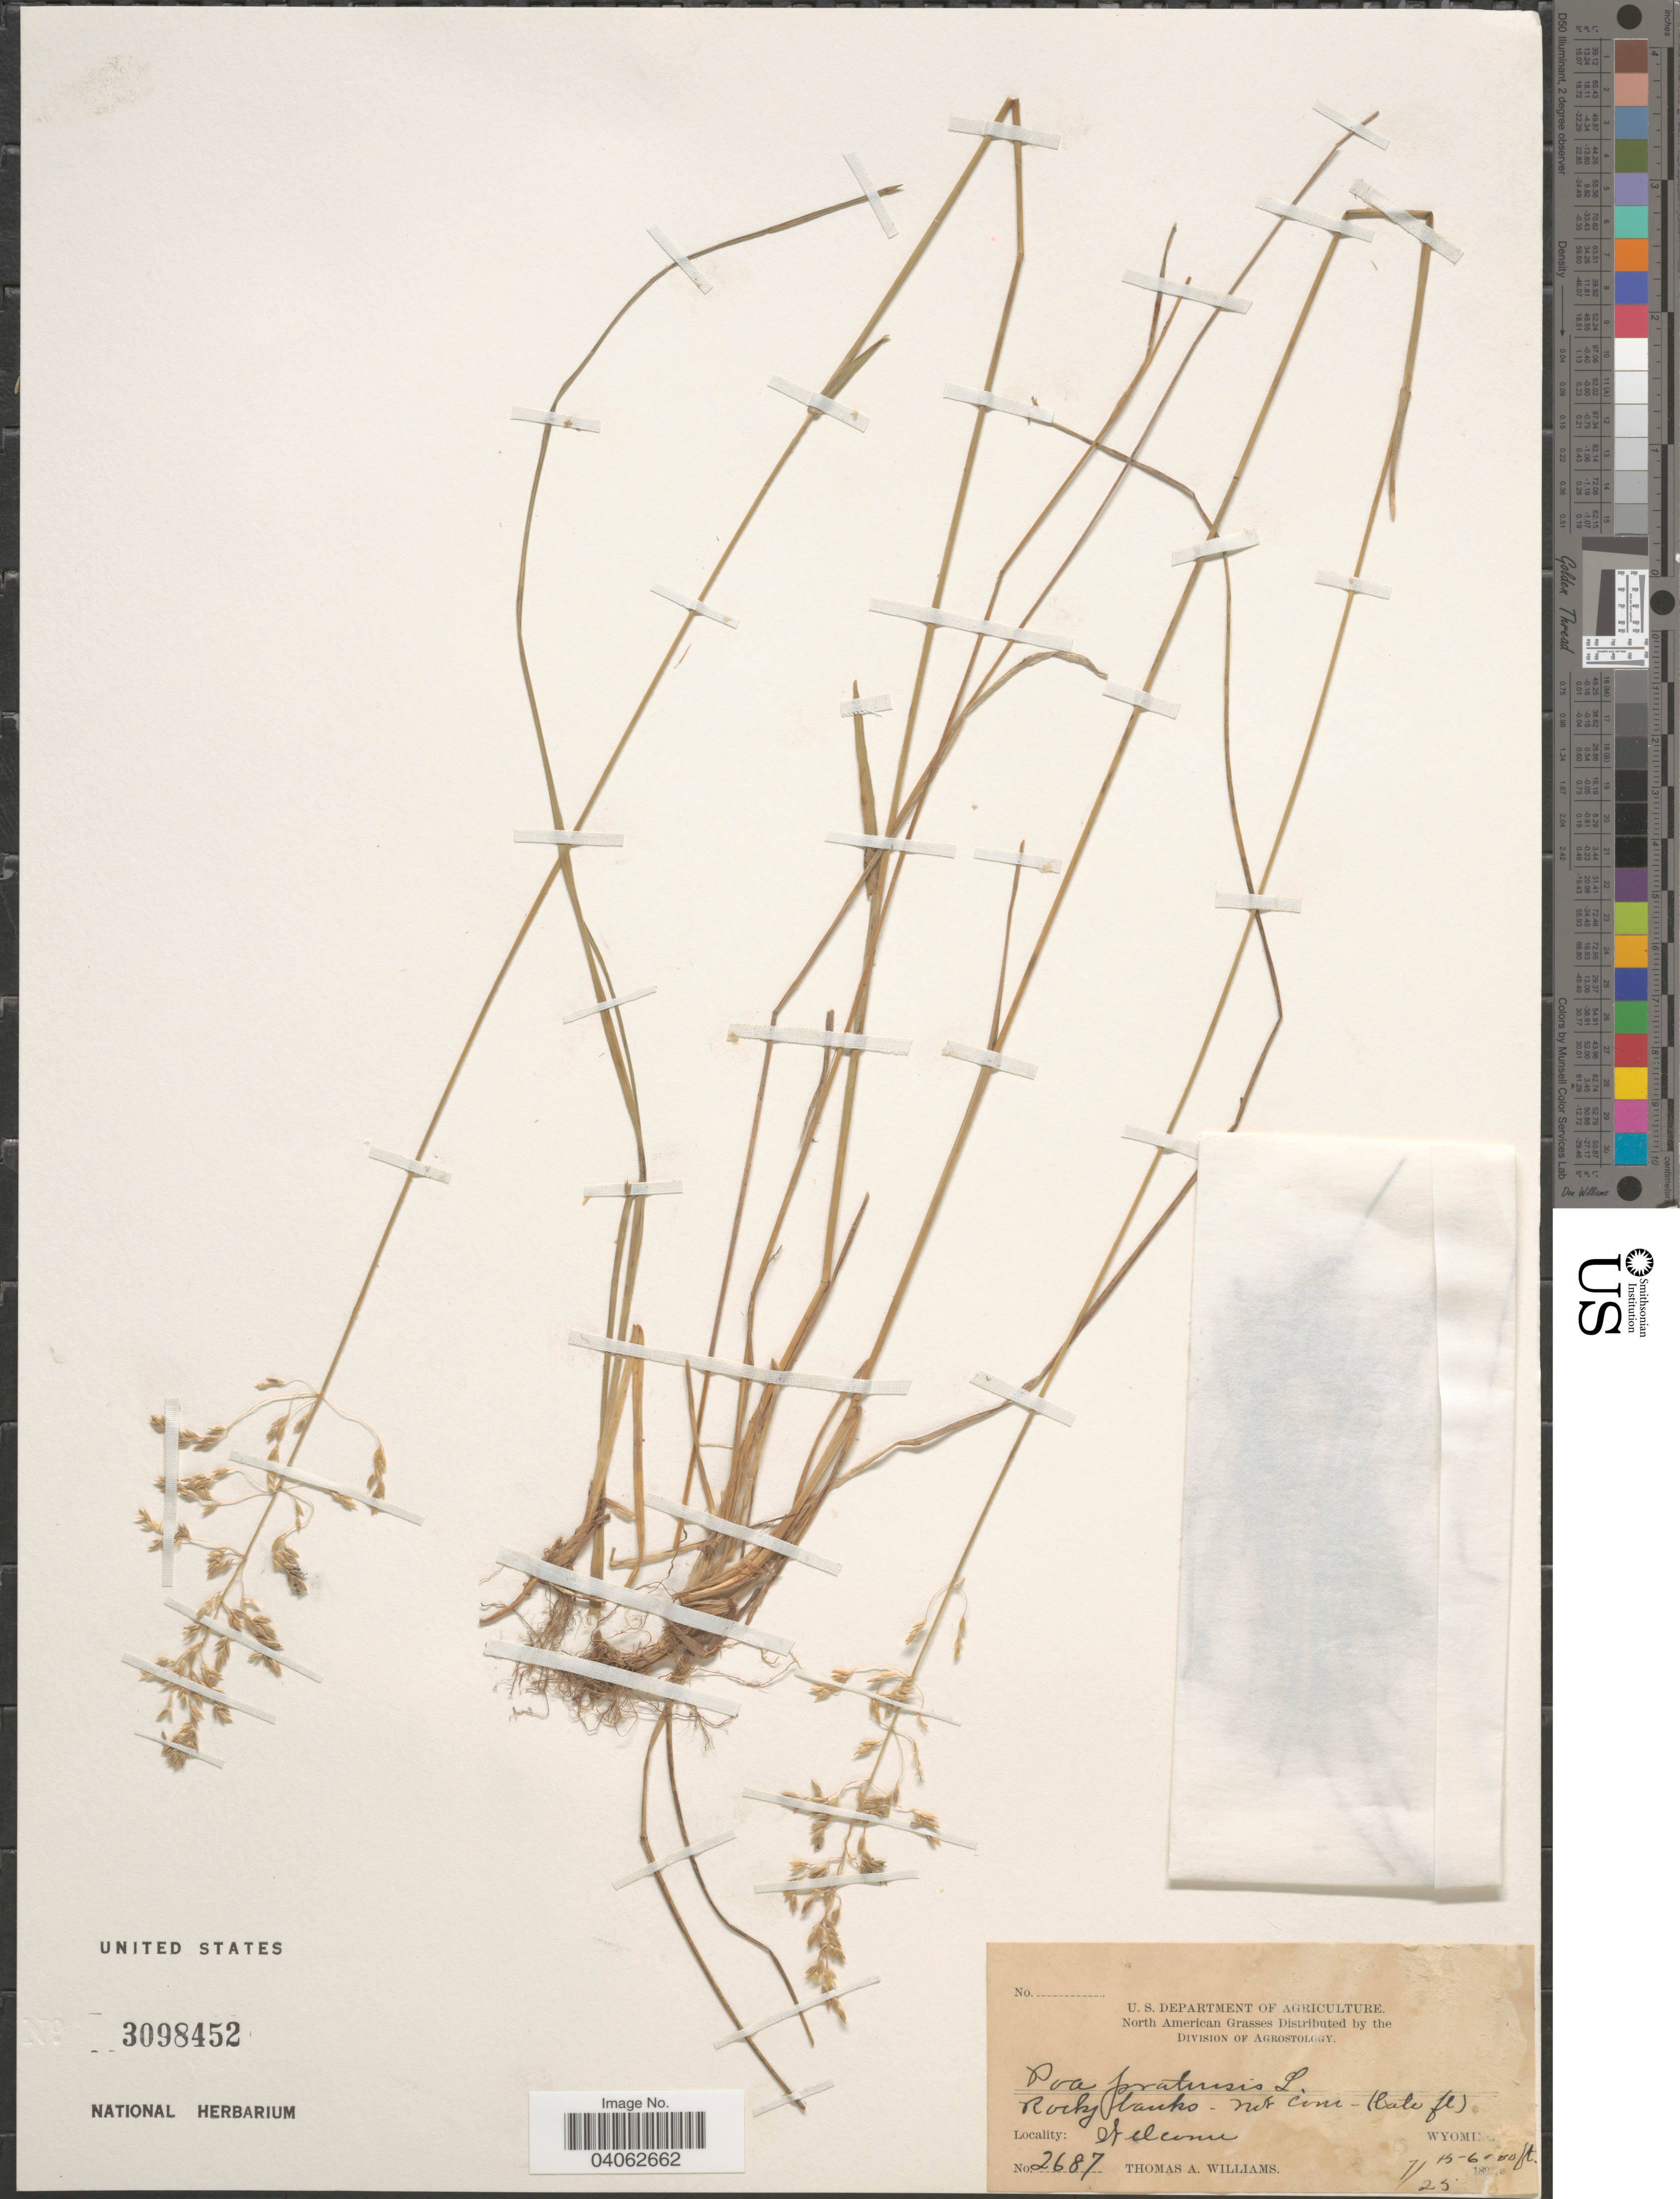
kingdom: Plantae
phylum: Tracheophyta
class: Liliopsida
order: Poales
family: Poaceae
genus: Poa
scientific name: Poa pratensis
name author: L.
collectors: T. A. Williams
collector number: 2687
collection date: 1897-07-25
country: United States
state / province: Wyoming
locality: Welcome.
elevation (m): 1524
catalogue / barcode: US 3098452